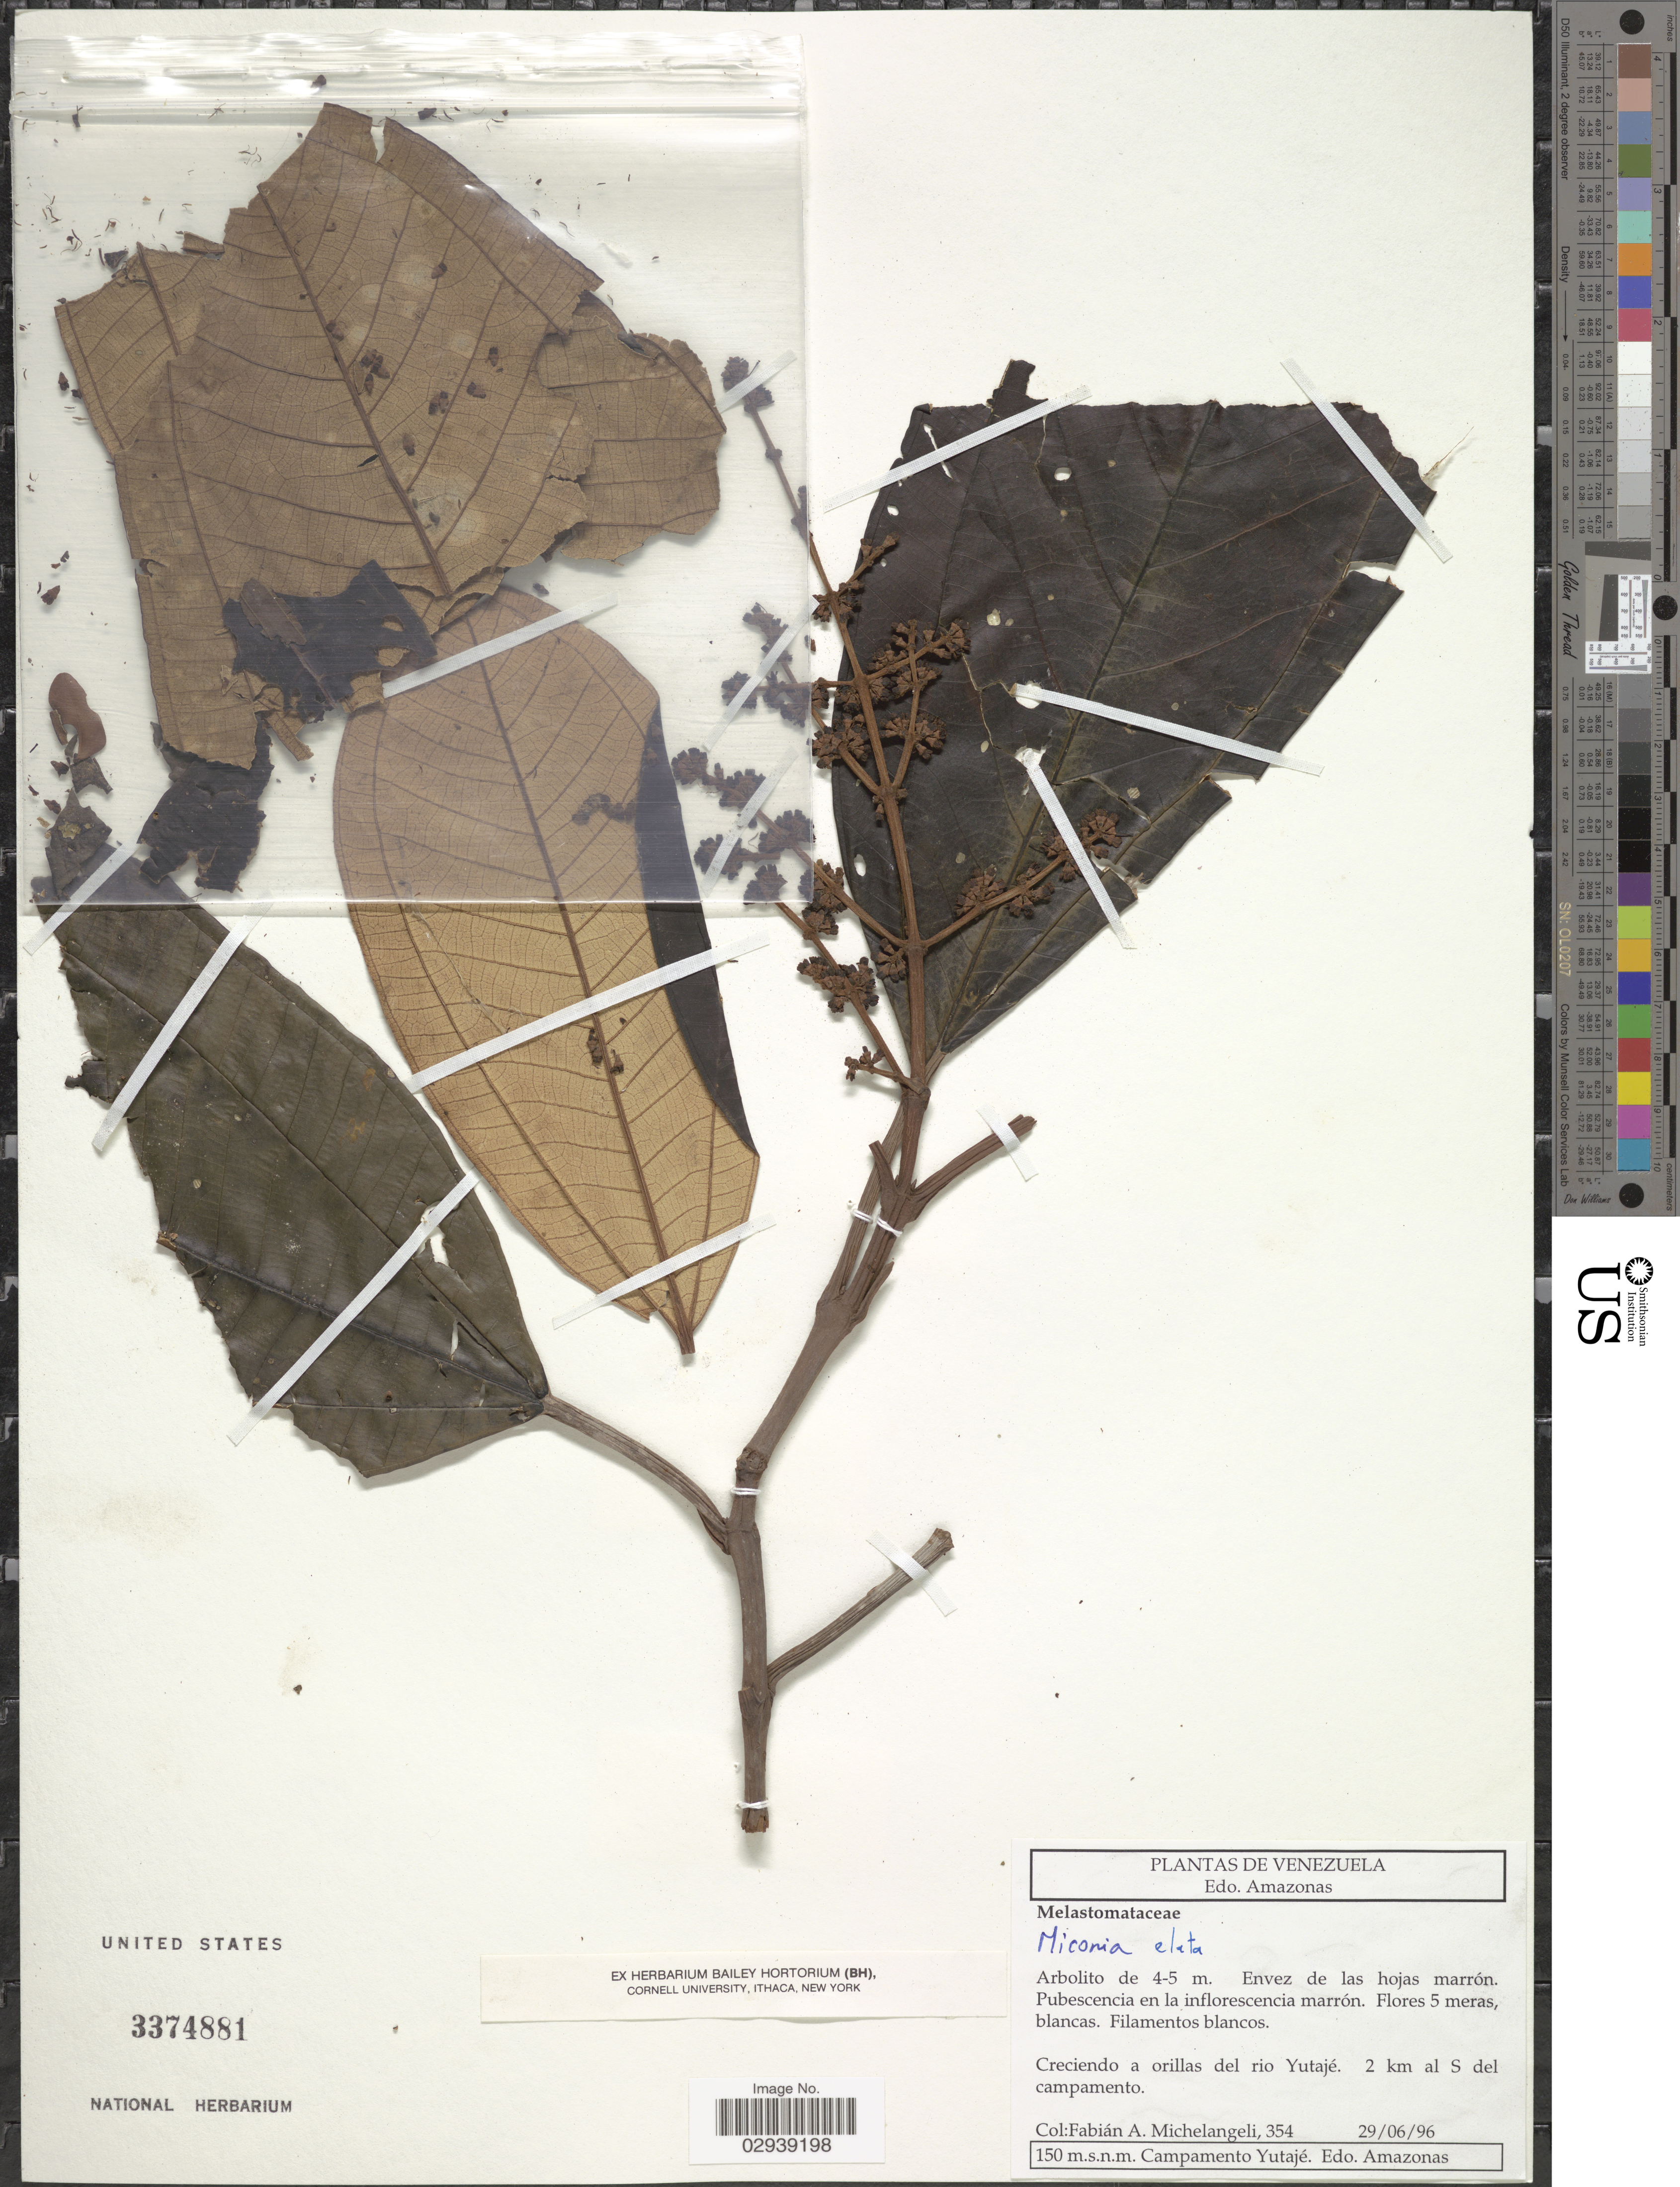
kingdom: Plantae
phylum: Tracheophyta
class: Magnoliopsida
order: Myrtales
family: Melastomataceae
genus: Miconia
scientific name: Miconia elata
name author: (Sw.) DC.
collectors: F. A. Michelangeli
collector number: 354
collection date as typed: Transcribed d/m/y: 29/6/96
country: Venezuela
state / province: Amazonas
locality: Creciendo a orillas del rio Yutajé. 2 km al S del campamento. Campamento Yutajé.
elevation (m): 150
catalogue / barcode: US 3374881